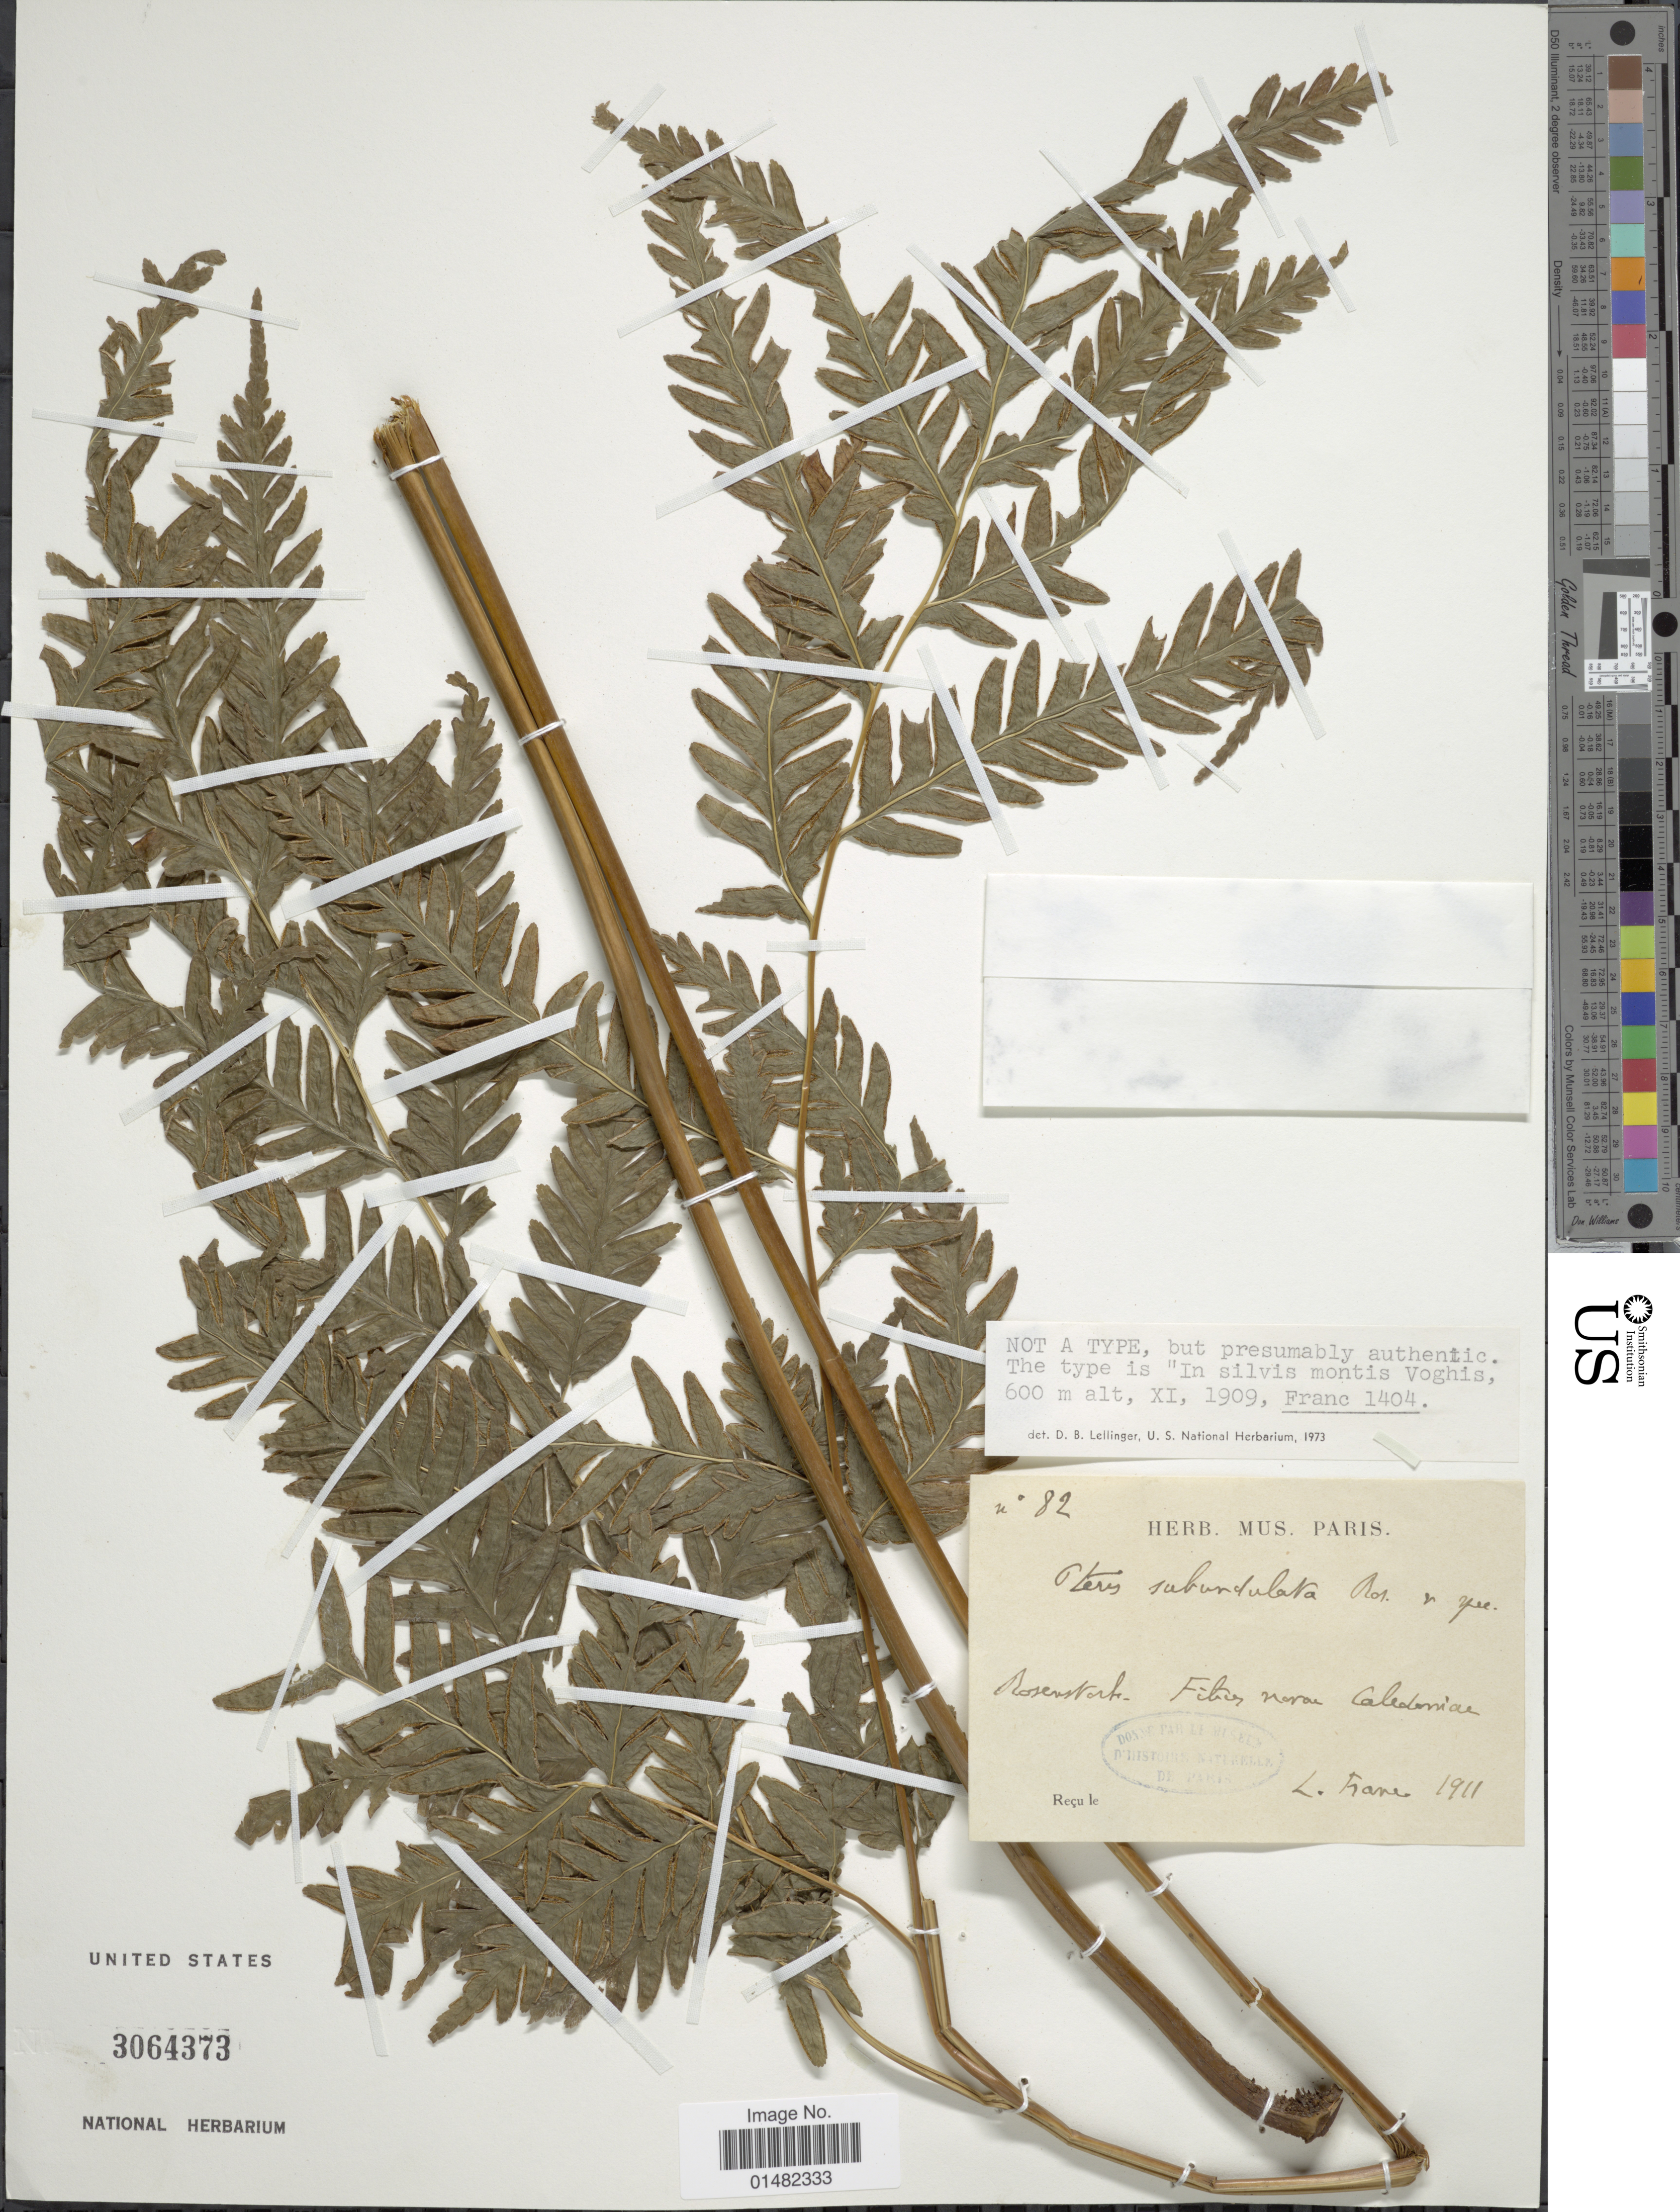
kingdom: Plantae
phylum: Tracheophyta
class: Polypodiopsida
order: Polypodiales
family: Pteridaceae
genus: Pteris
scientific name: Pteris subundulata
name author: Rosenst.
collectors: L. Frane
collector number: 82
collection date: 1911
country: New Caledonia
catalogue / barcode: US 3064373